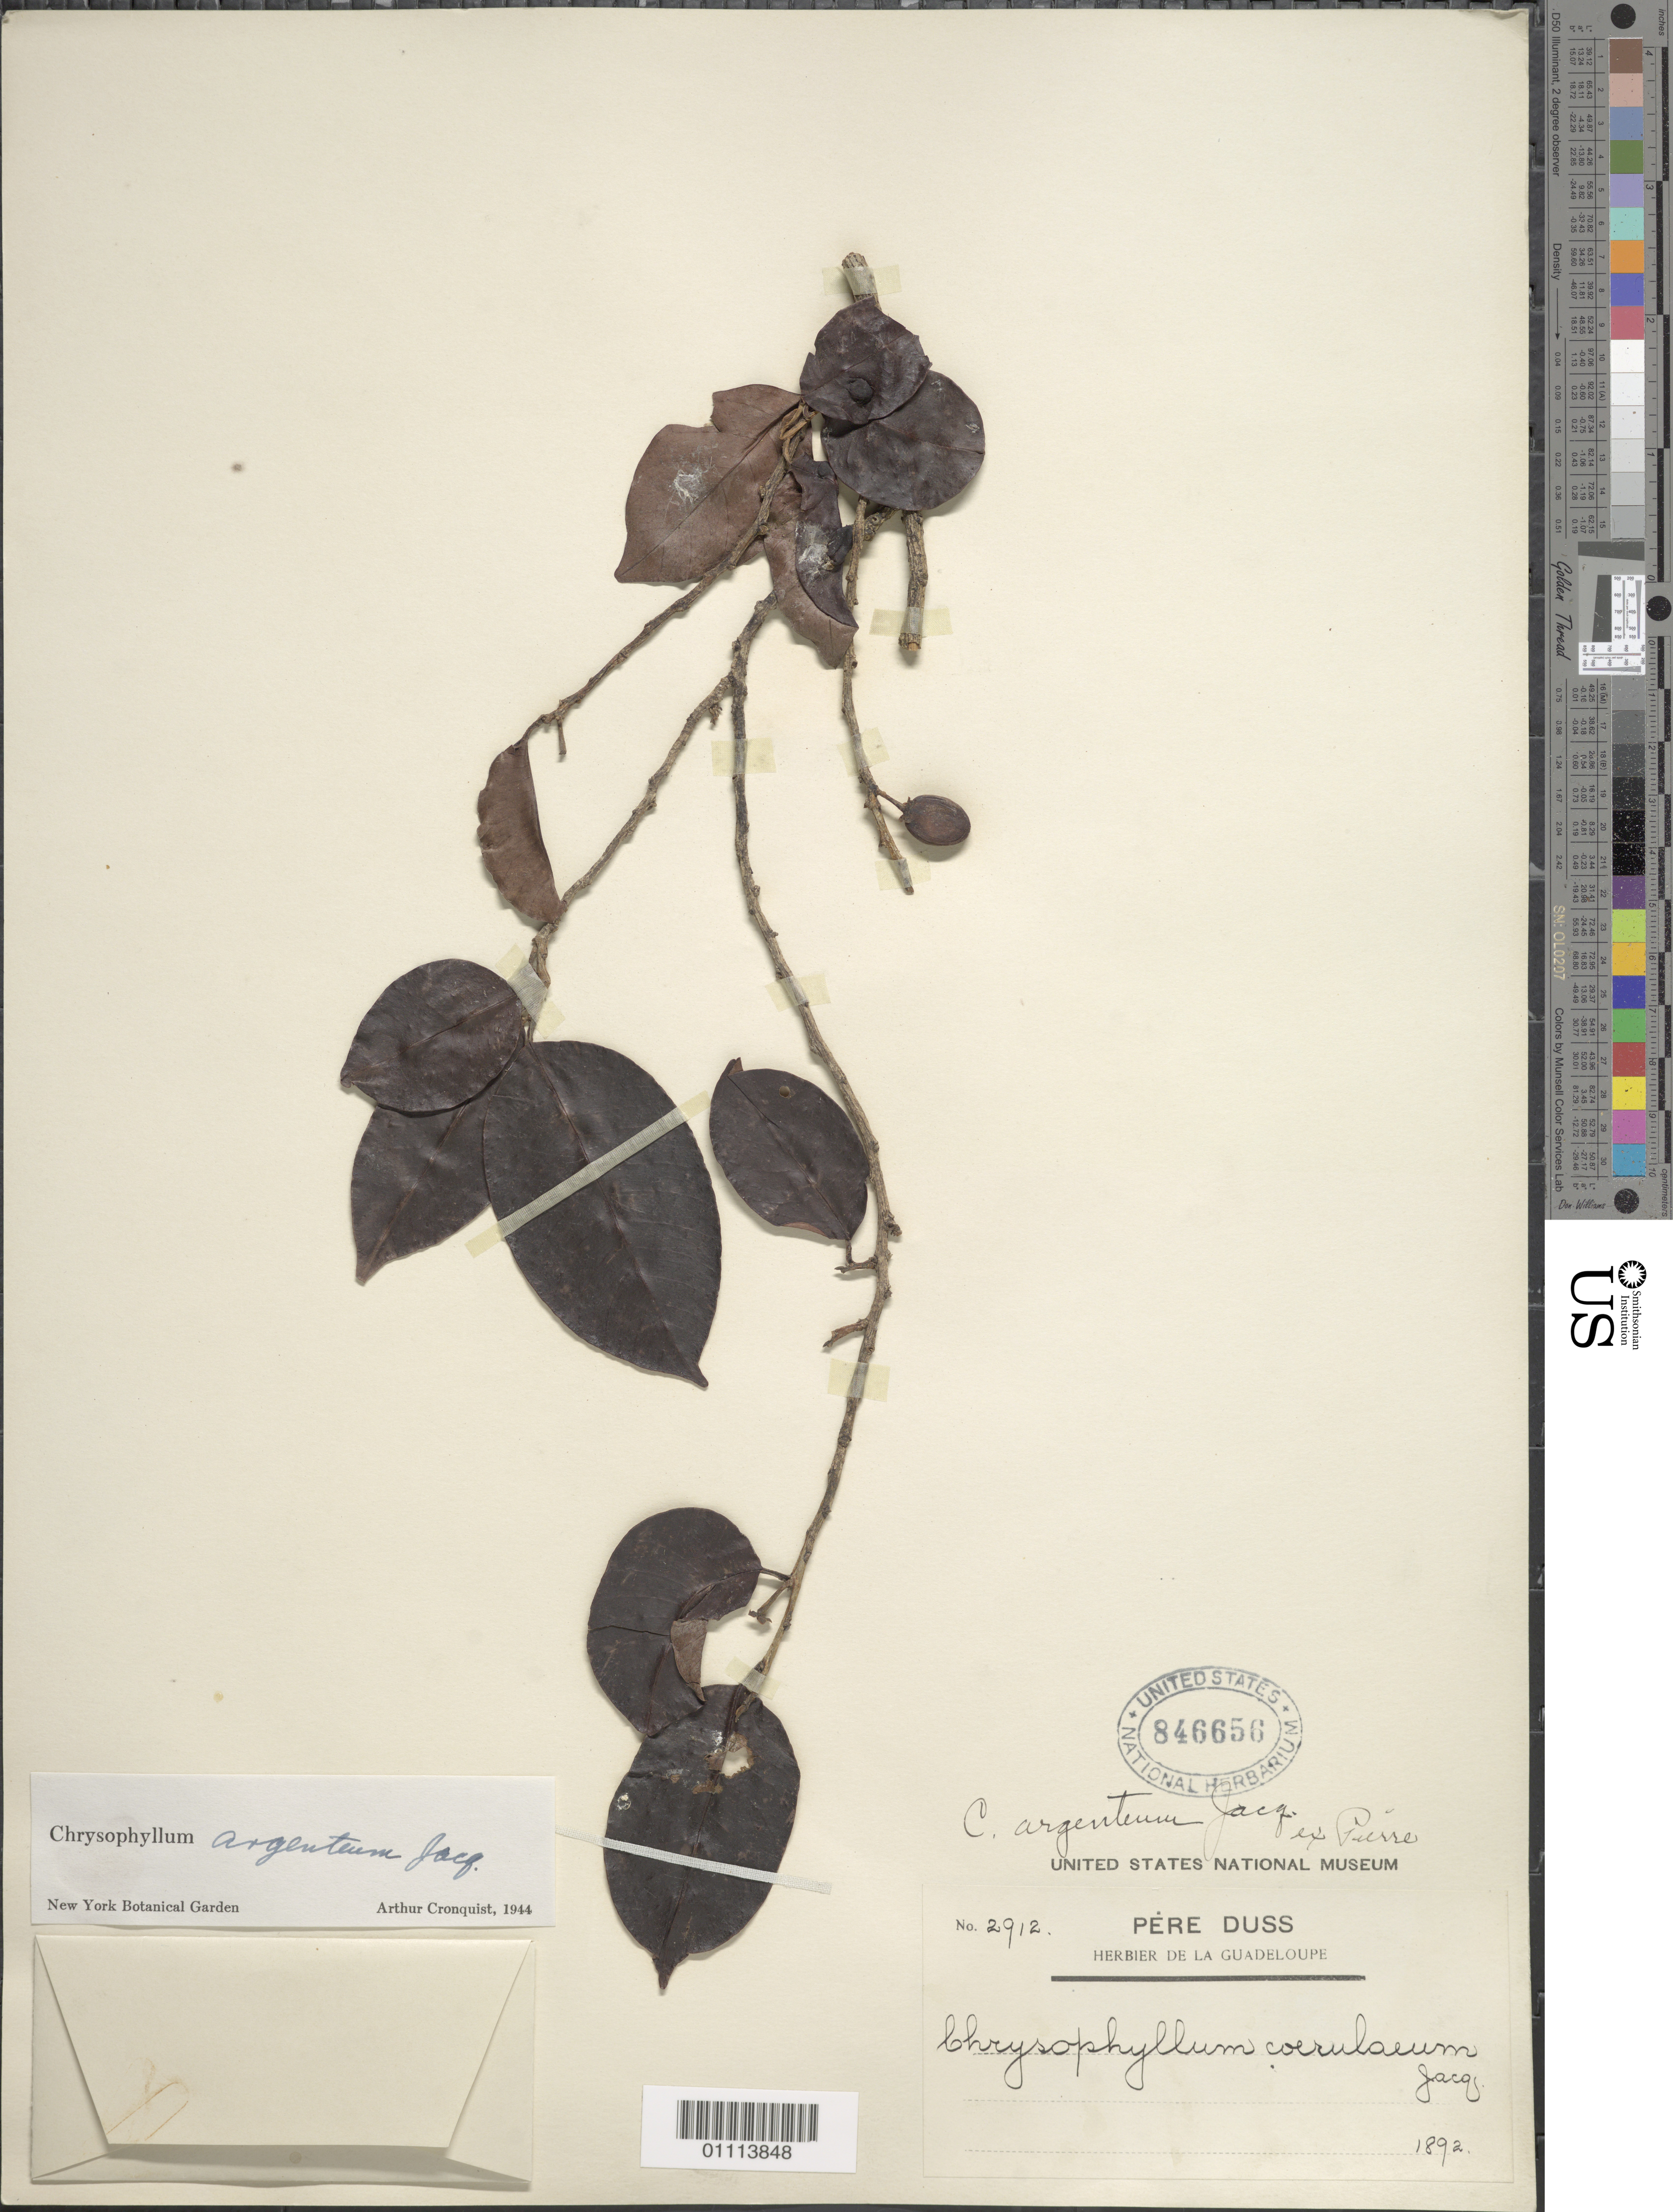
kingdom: Plantae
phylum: Tracheophyta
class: Magnoliopsida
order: Ericales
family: Sapotaceae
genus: Chrysophyllum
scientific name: Chrysophyllum argenteum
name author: Jacq.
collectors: Père Duss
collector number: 2912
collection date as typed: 1892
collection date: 1892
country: Guadeloupe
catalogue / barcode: US 846656